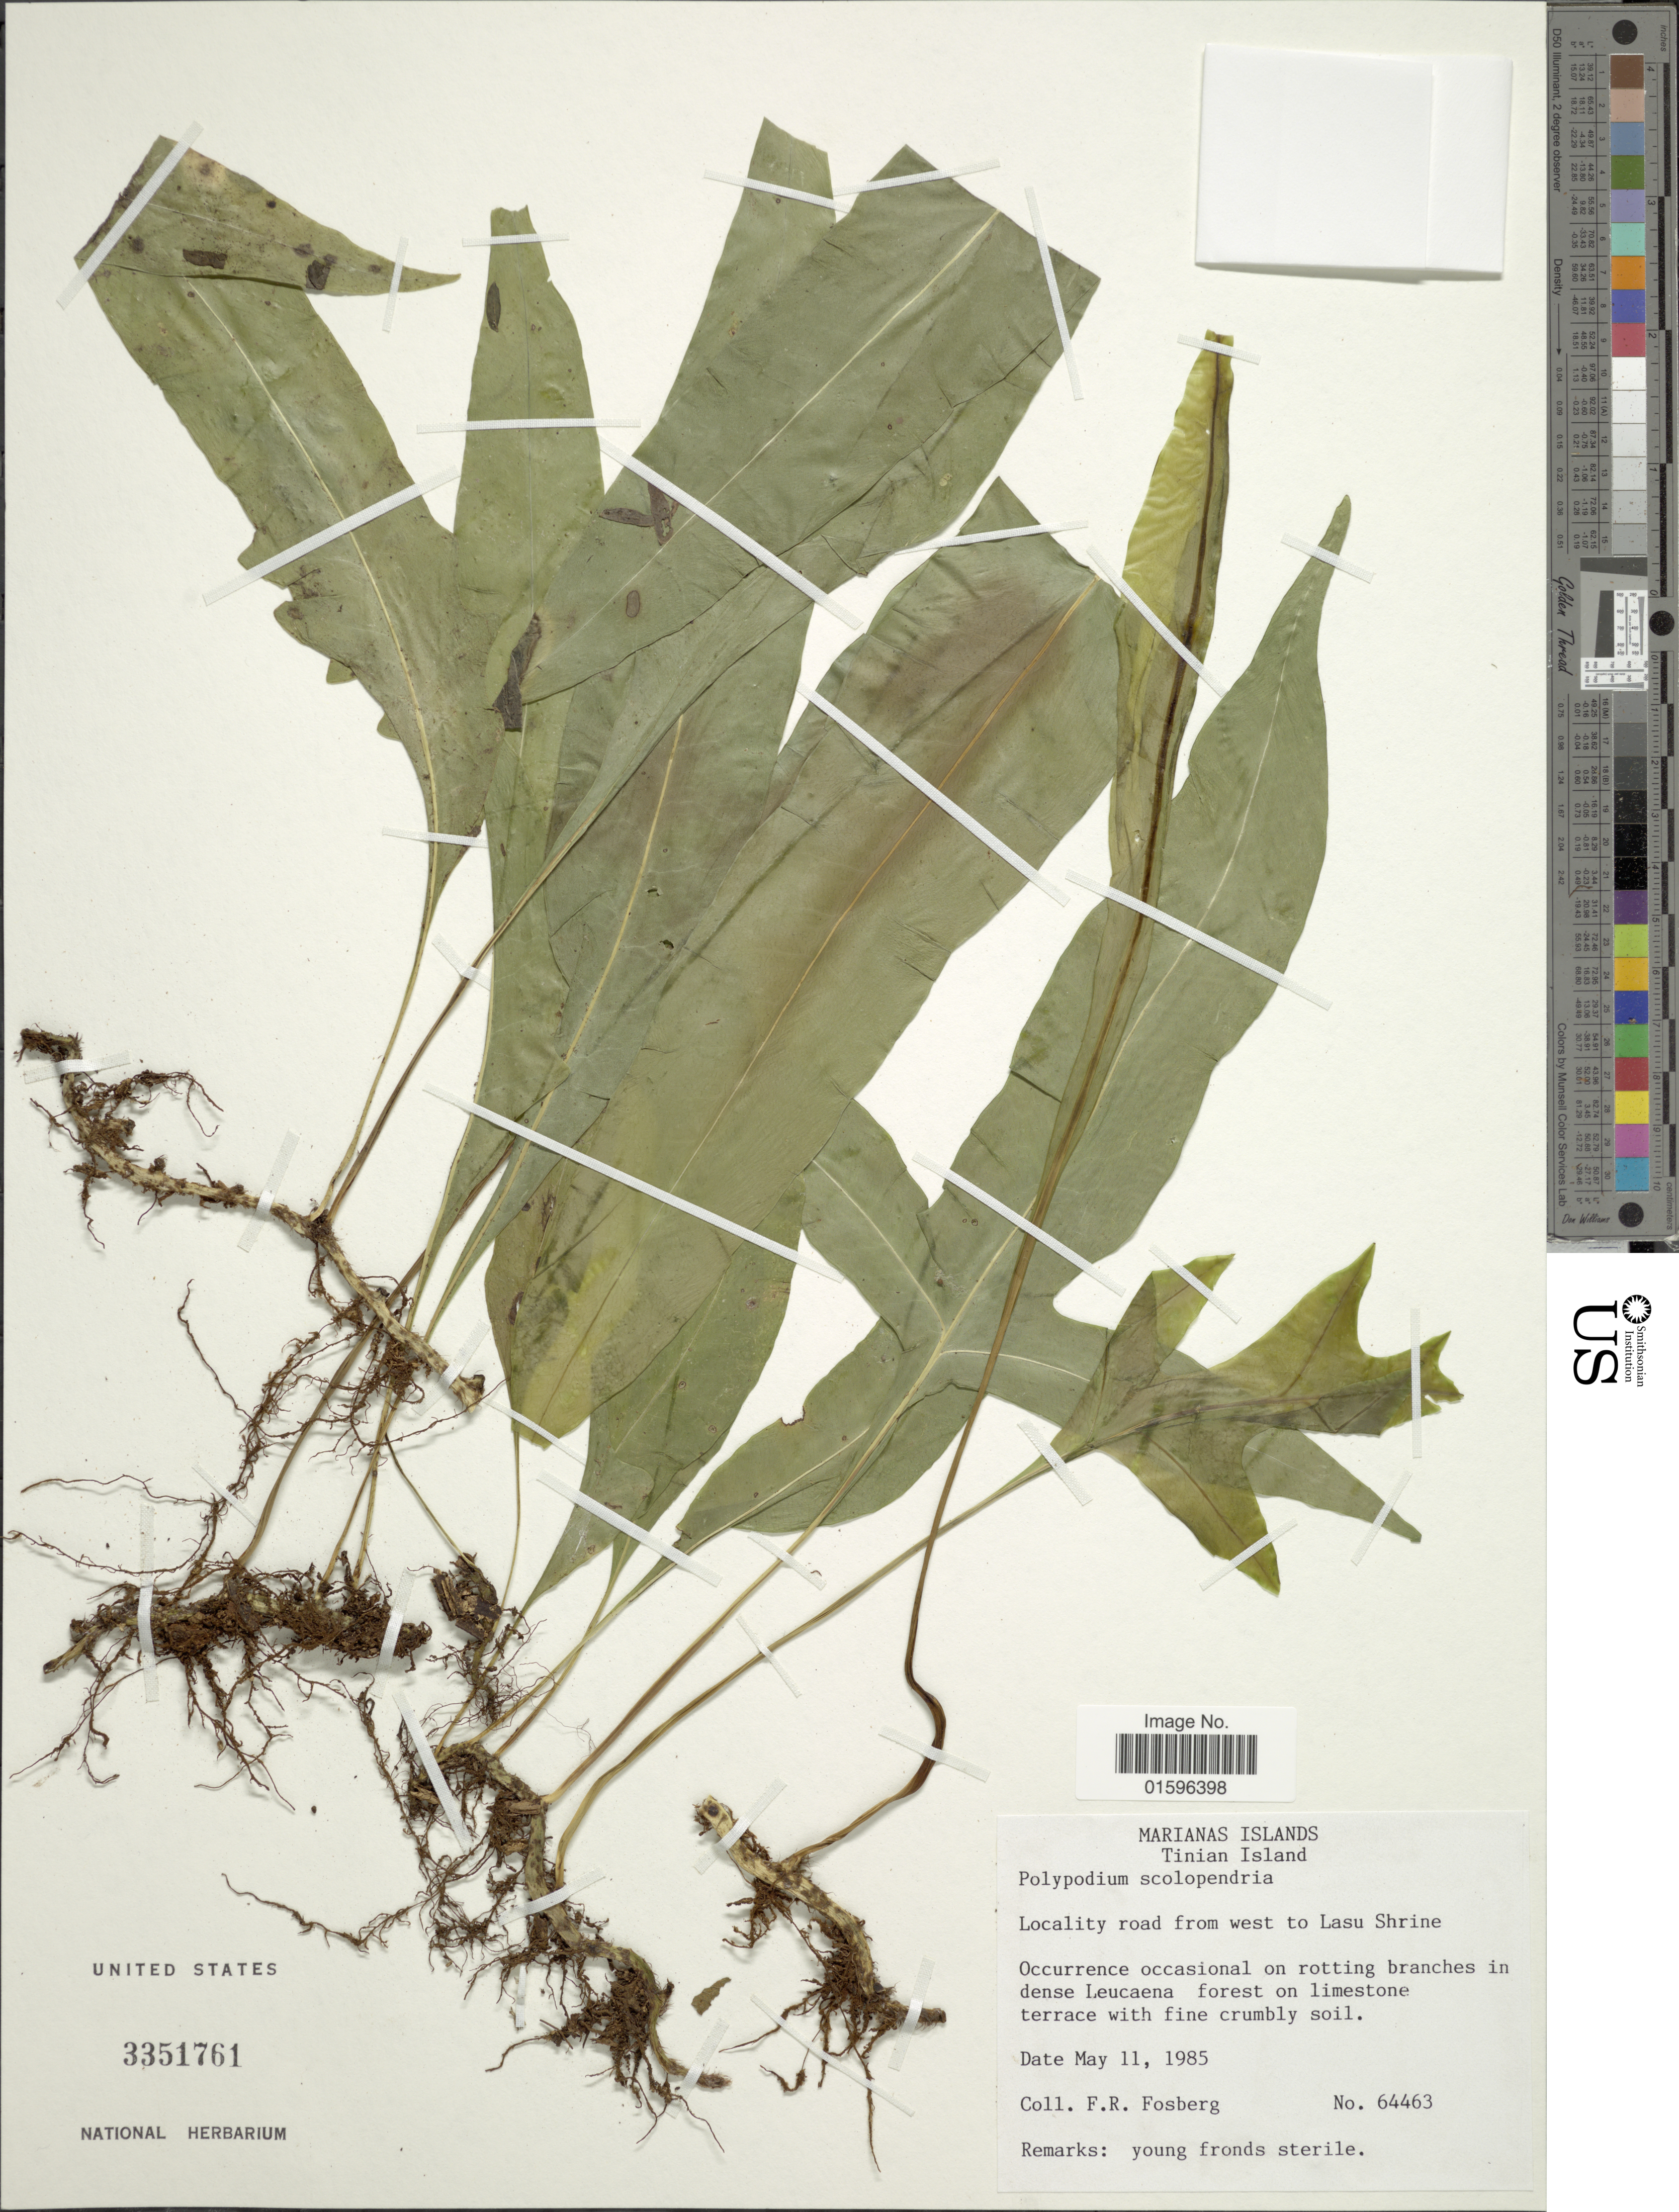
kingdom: Plantae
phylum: Tracheophyta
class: Polypodiopsida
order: Polypodiales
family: Polypodiaceae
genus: Polypodium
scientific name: Polypodium scolopendria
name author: Burm. f.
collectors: F. R. Fosberg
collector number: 64463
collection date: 1985-05-11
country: Northern Mariana Islands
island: Tinian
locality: Tinian Island, road from west to Lasu Shrine, occurrence occasional on rotting branches in dense LEucaena forest on limestone terrace with fine crumbly soil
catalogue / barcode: US 3351761